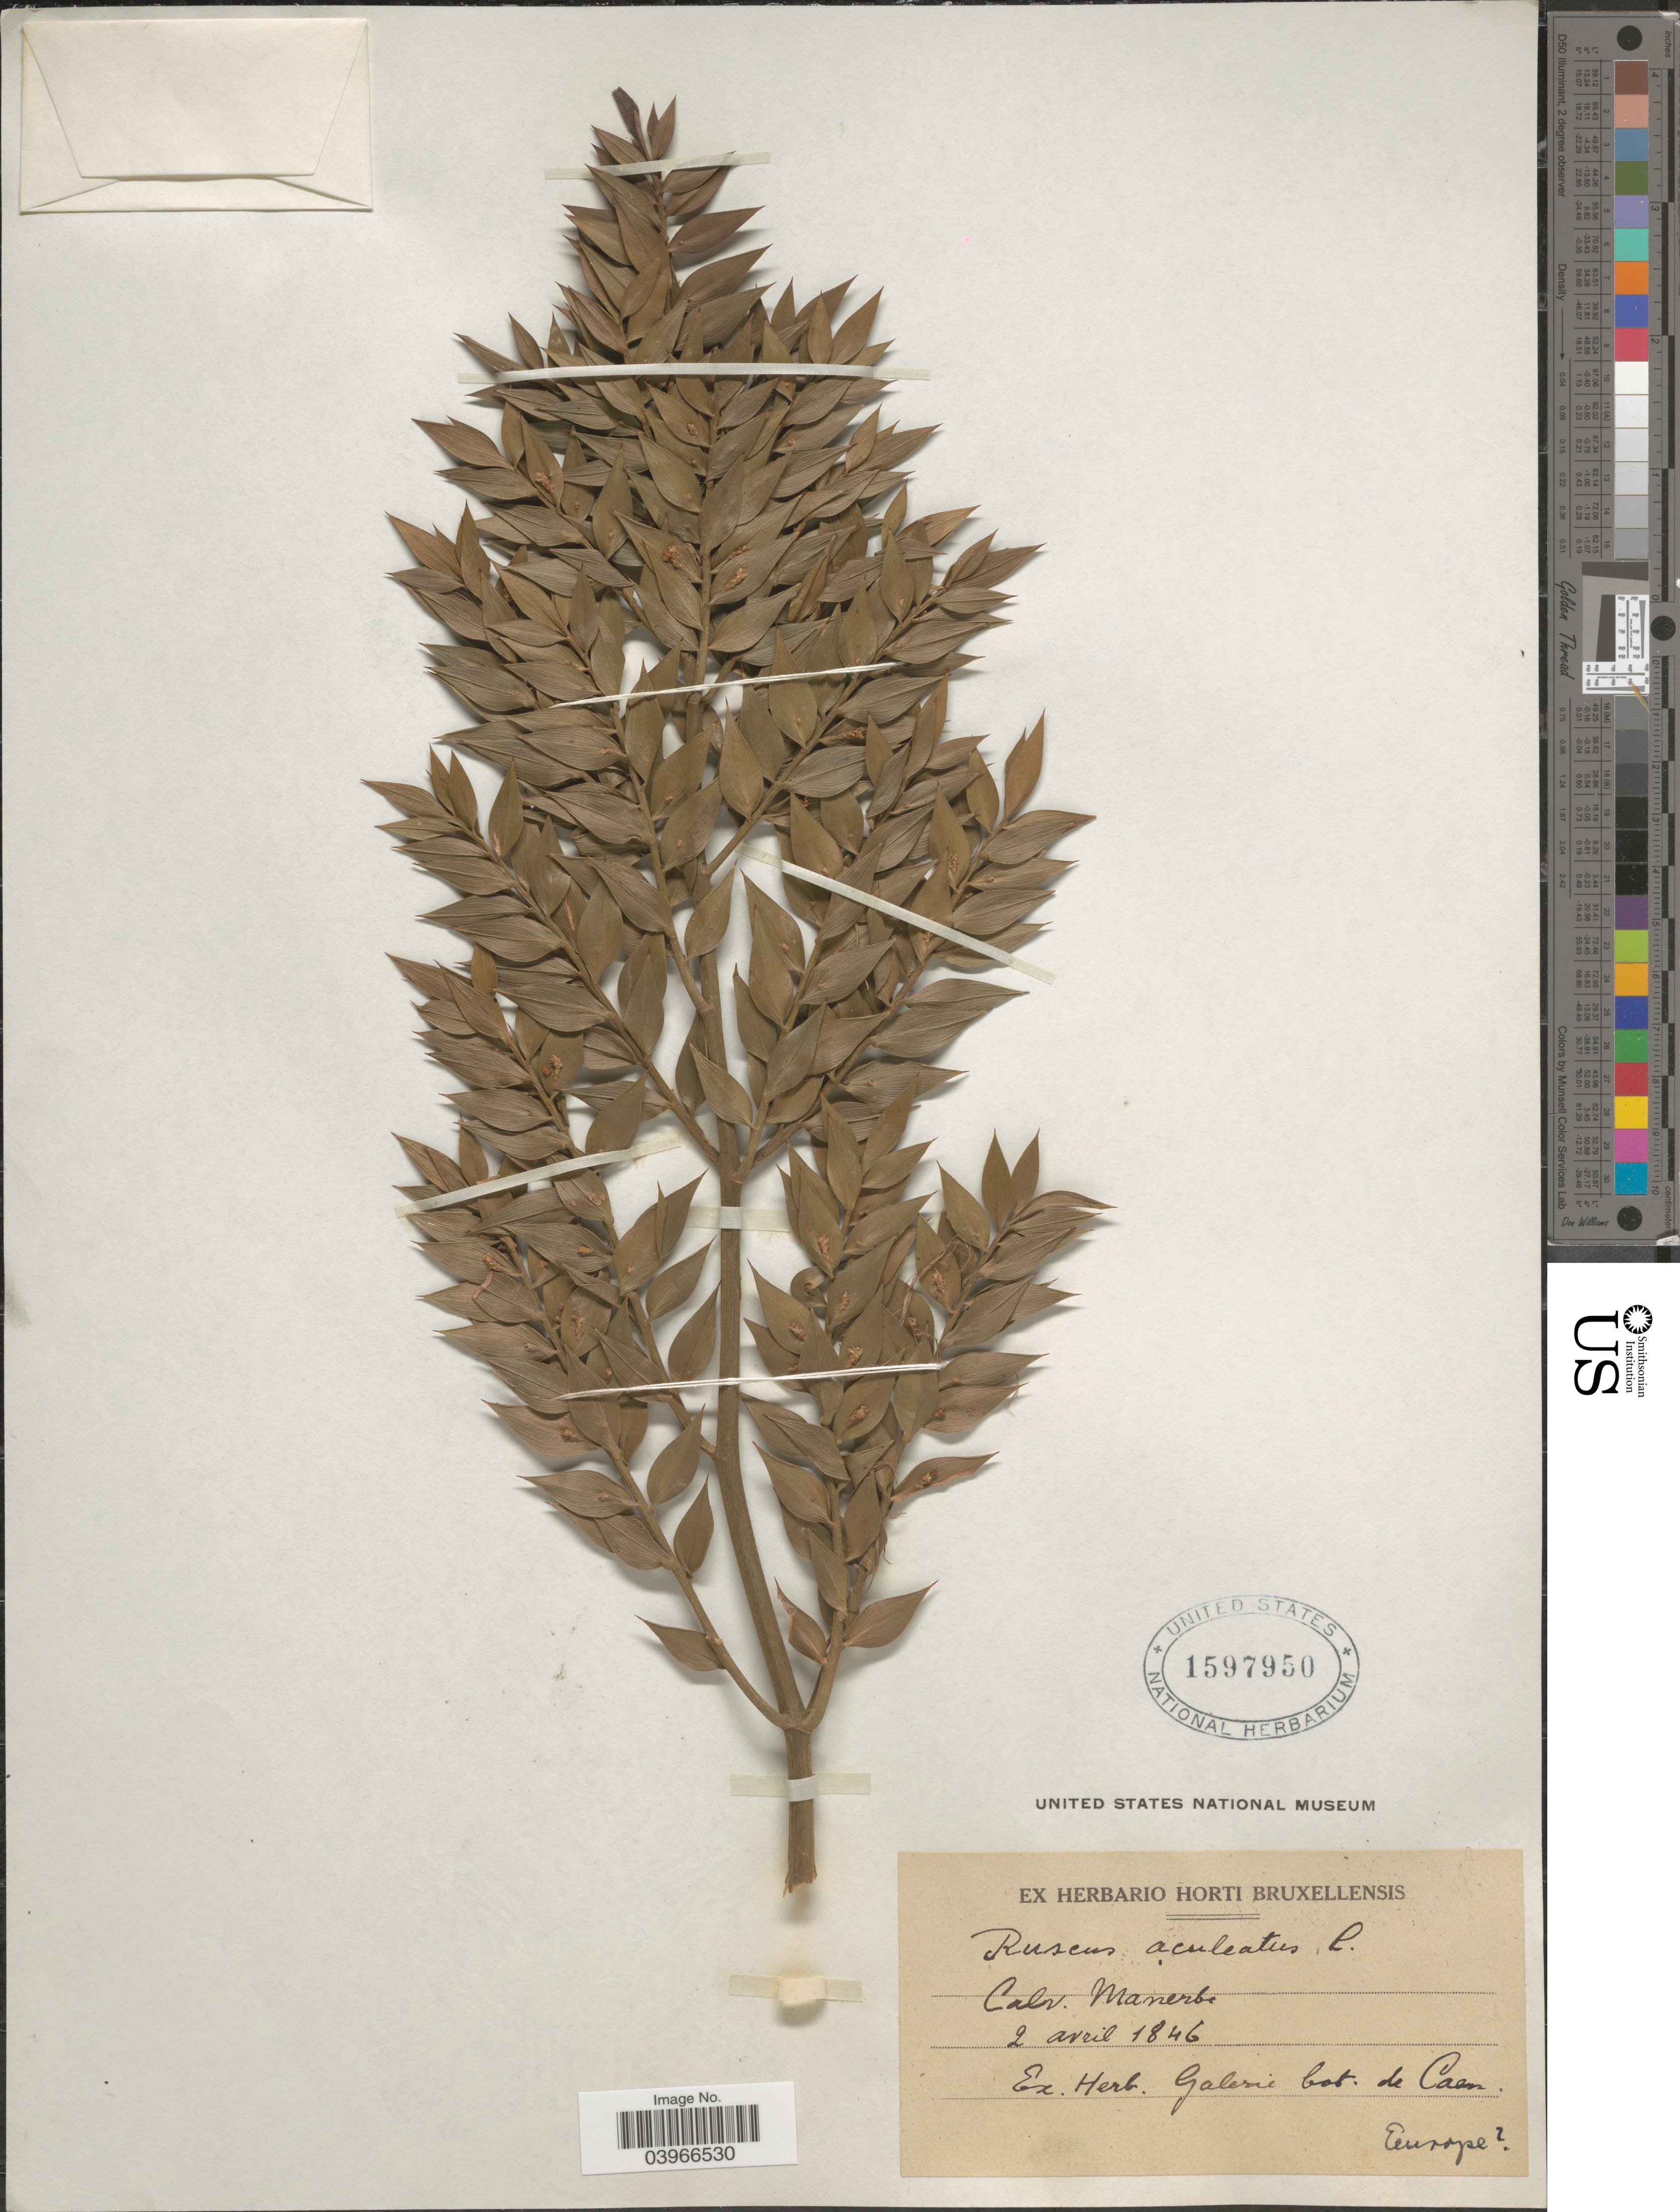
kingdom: Plantae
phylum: Tracheophyta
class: Liliopsida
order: Asparagales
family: Asparagaceae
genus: Ruscus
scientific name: Ruscus aculeatus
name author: L.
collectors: Ex herb. Galerie bot. de Caen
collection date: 1846-04-02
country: France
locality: Calv. Manerbe. Europe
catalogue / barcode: US 1597950